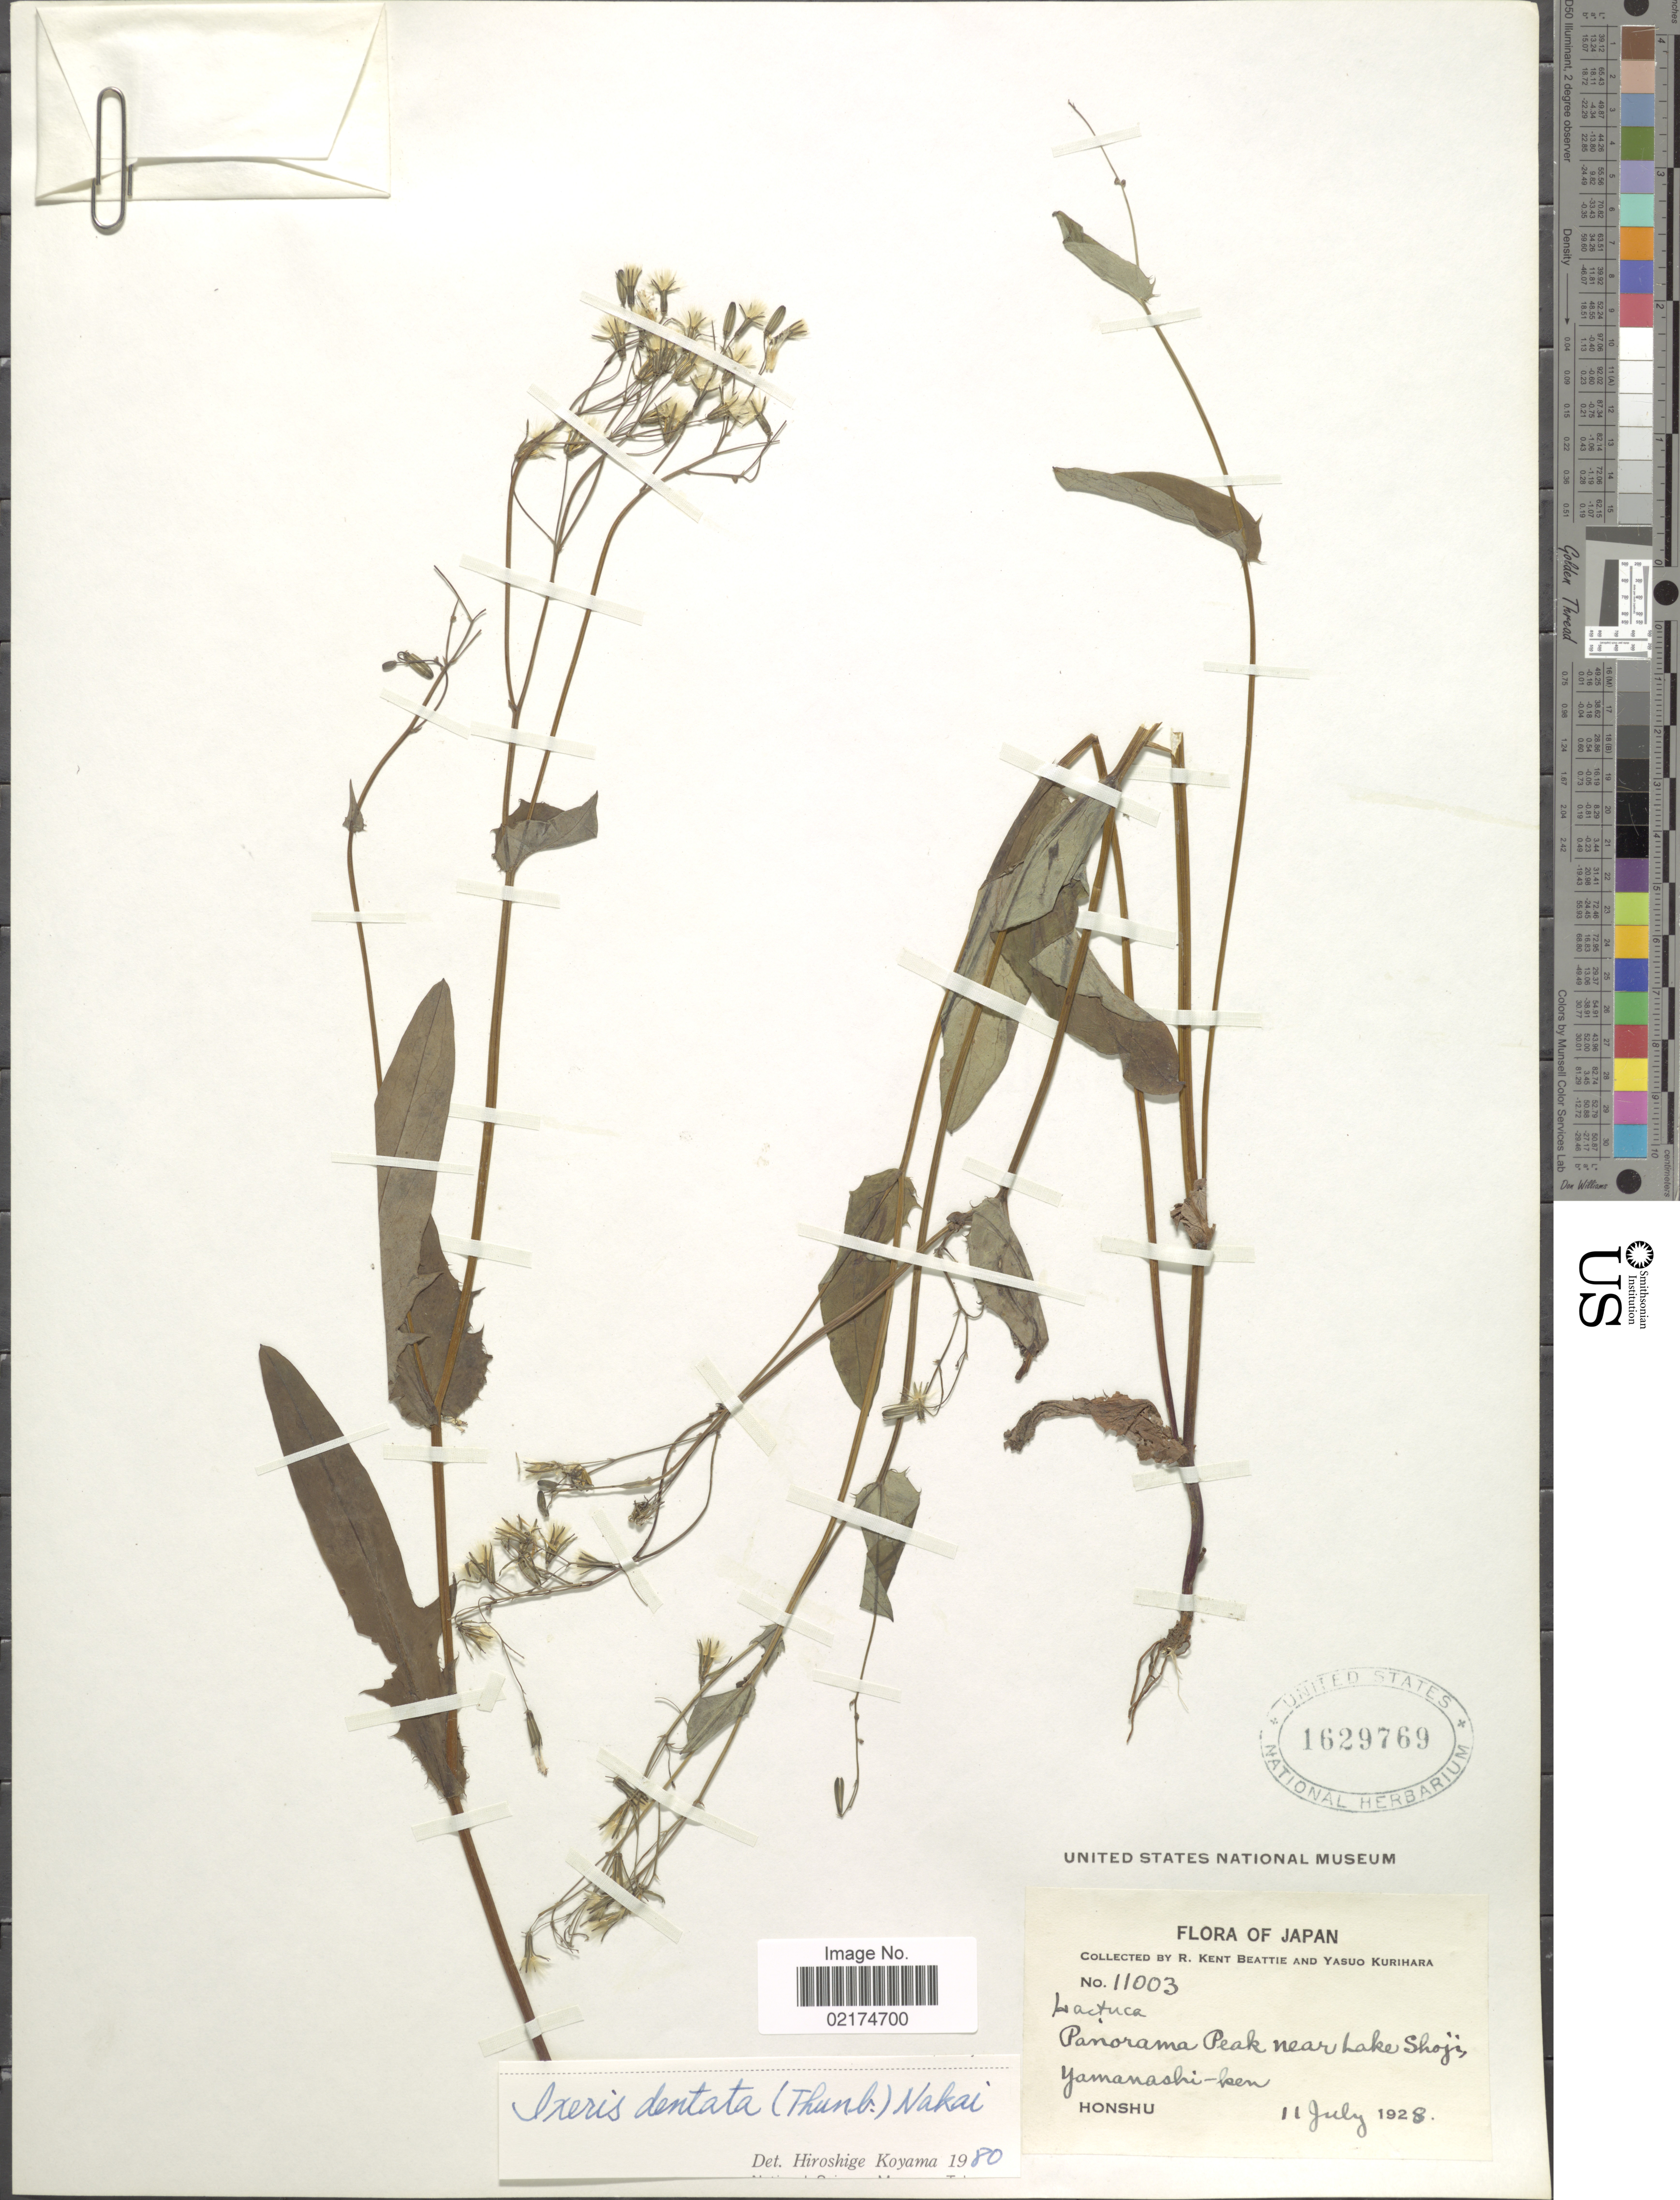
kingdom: Plantae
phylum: Tracheophyta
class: Magnoliopsida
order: Asterales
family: Asteraceae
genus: Ixeridium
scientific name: Ixeridium dentatum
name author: (Thunb.) Tzvelev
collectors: R. K. Beattie & Y. Kurihara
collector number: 11003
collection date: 1928-07-11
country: Japan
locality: Panorama Peak near Lake Shoji, Yamanashi-ken, Honshu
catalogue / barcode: US 1629769